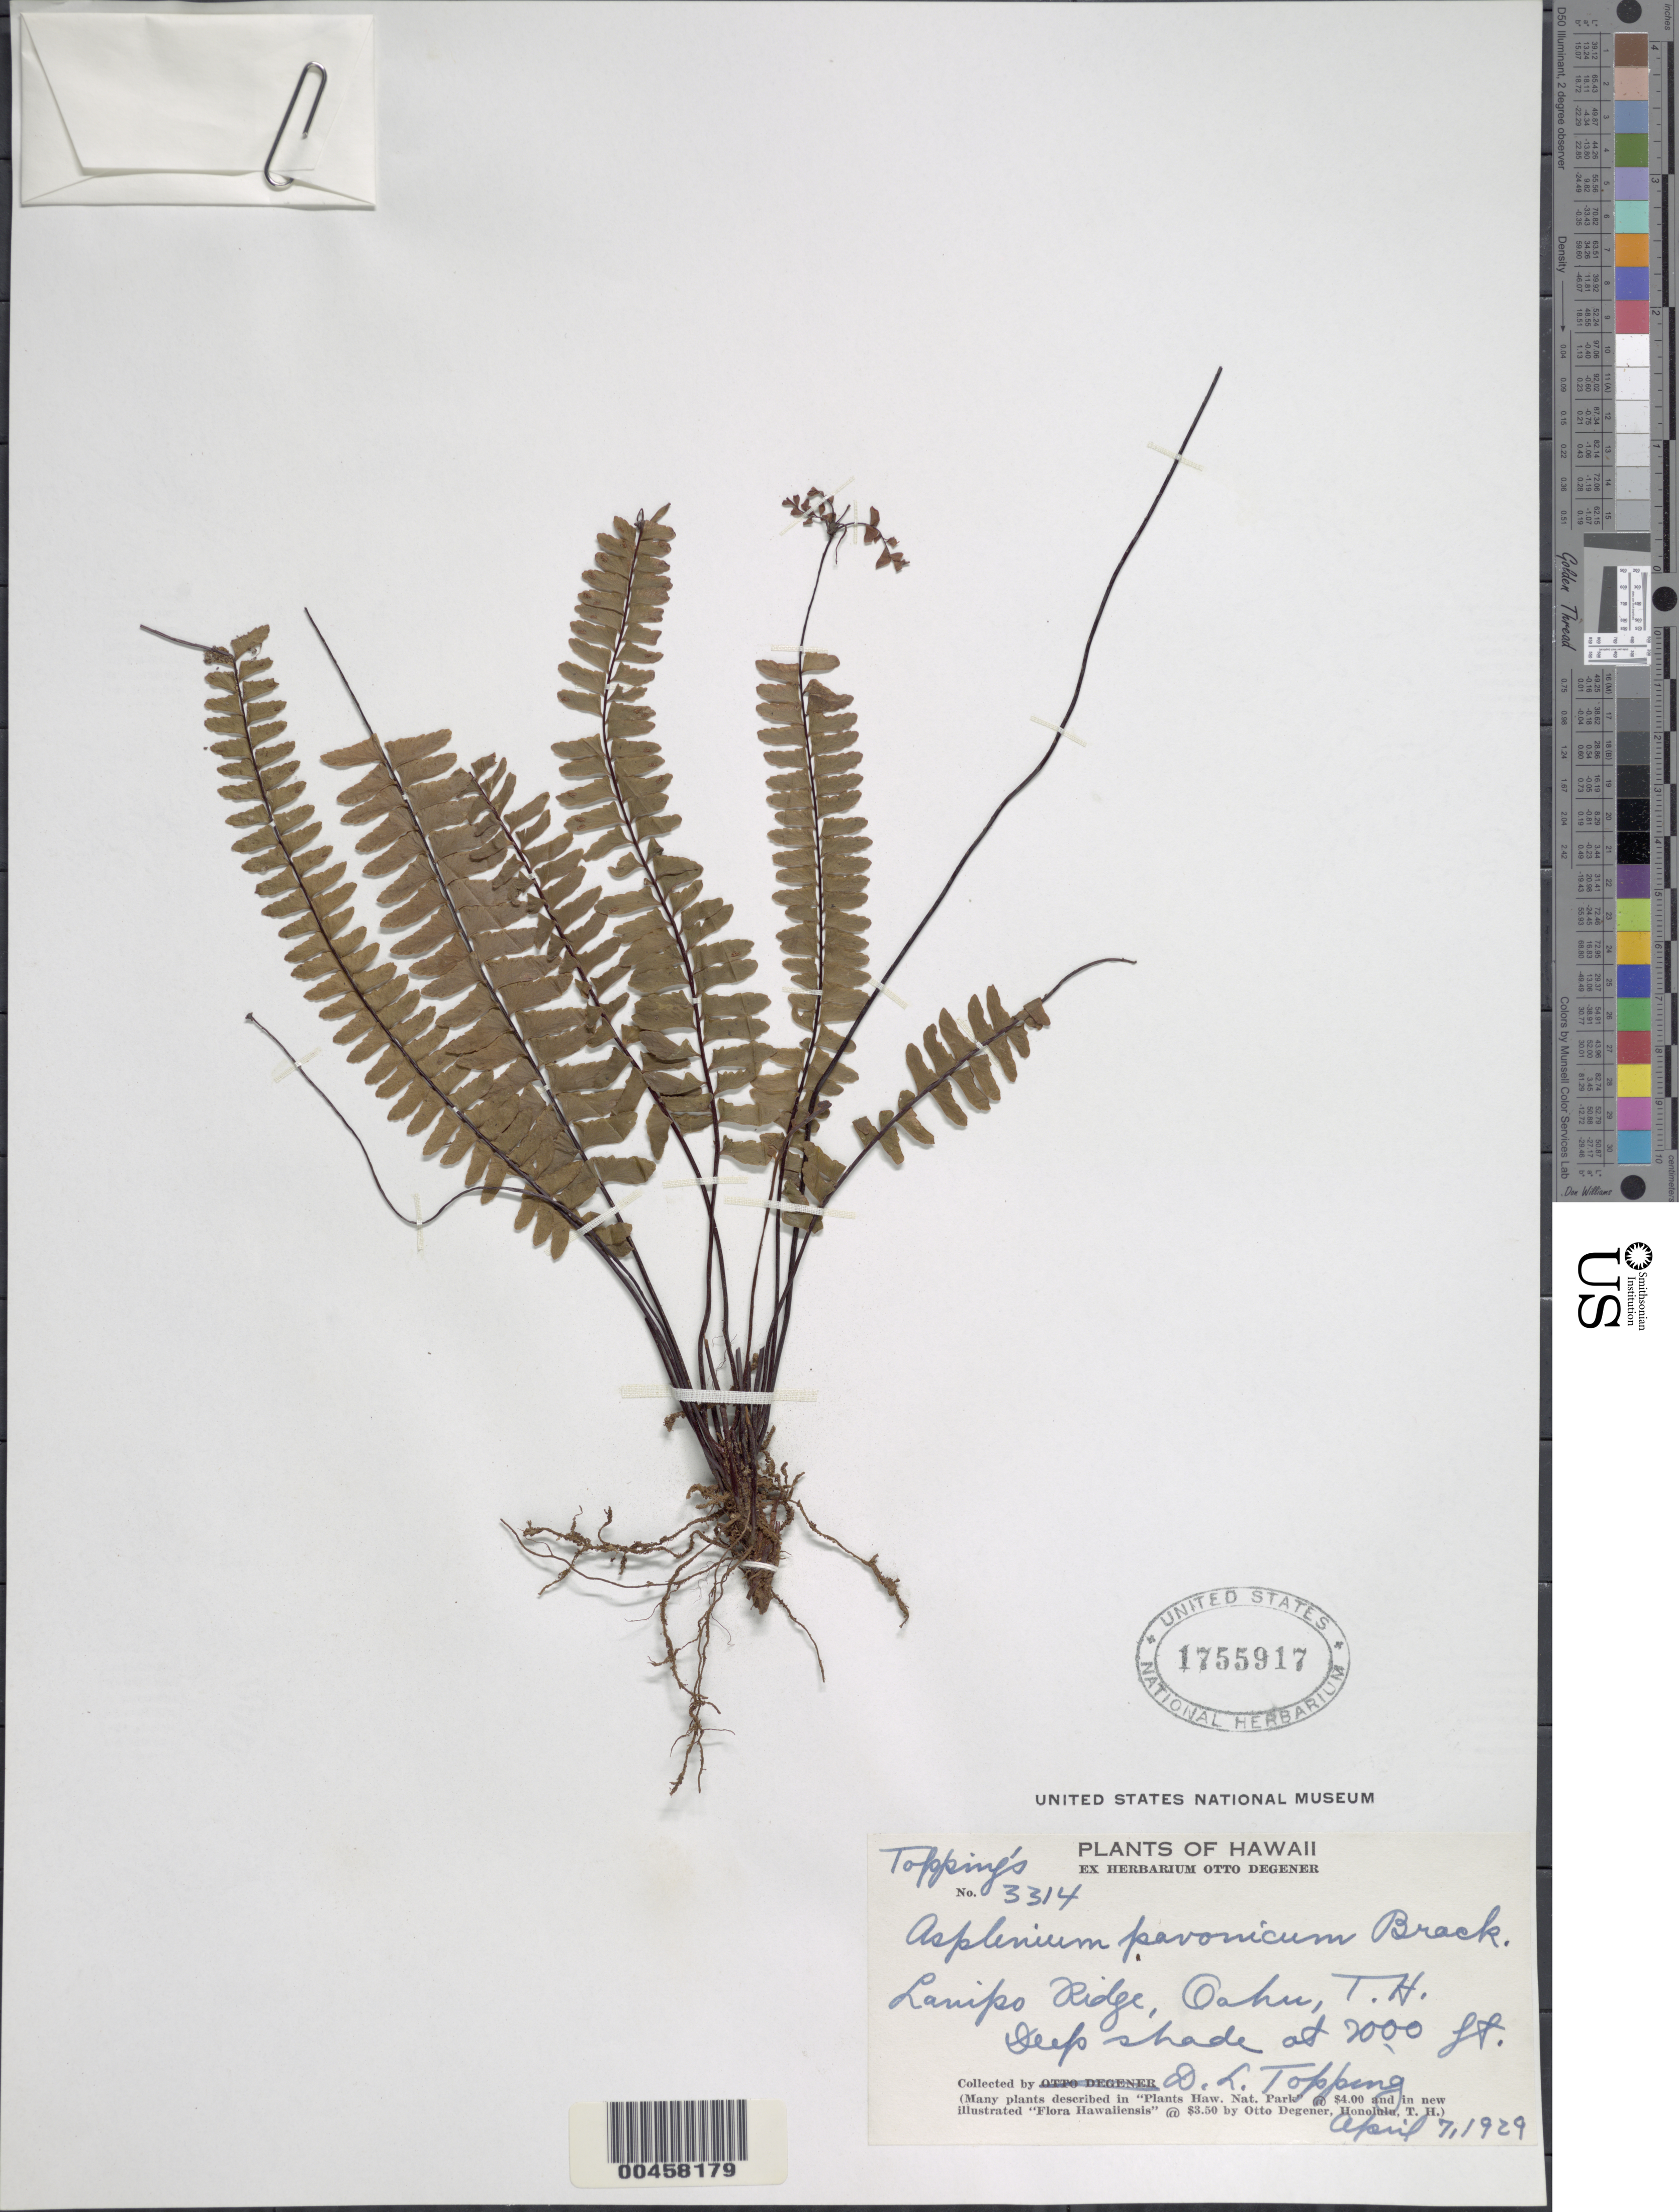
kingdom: Plantae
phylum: Tracheophyta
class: Polypodiopsida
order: Polypodiales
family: Aspleniaceae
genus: Asplenium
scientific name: Asplenium normale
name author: D. Don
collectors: D. L. Topping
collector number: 3314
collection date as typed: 7 Apr 1929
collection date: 1929-04-07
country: United States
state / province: Hawaii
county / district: Honolulu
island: Oahu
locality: Lanipo Ridge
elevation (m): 610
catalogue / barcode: US 1755917